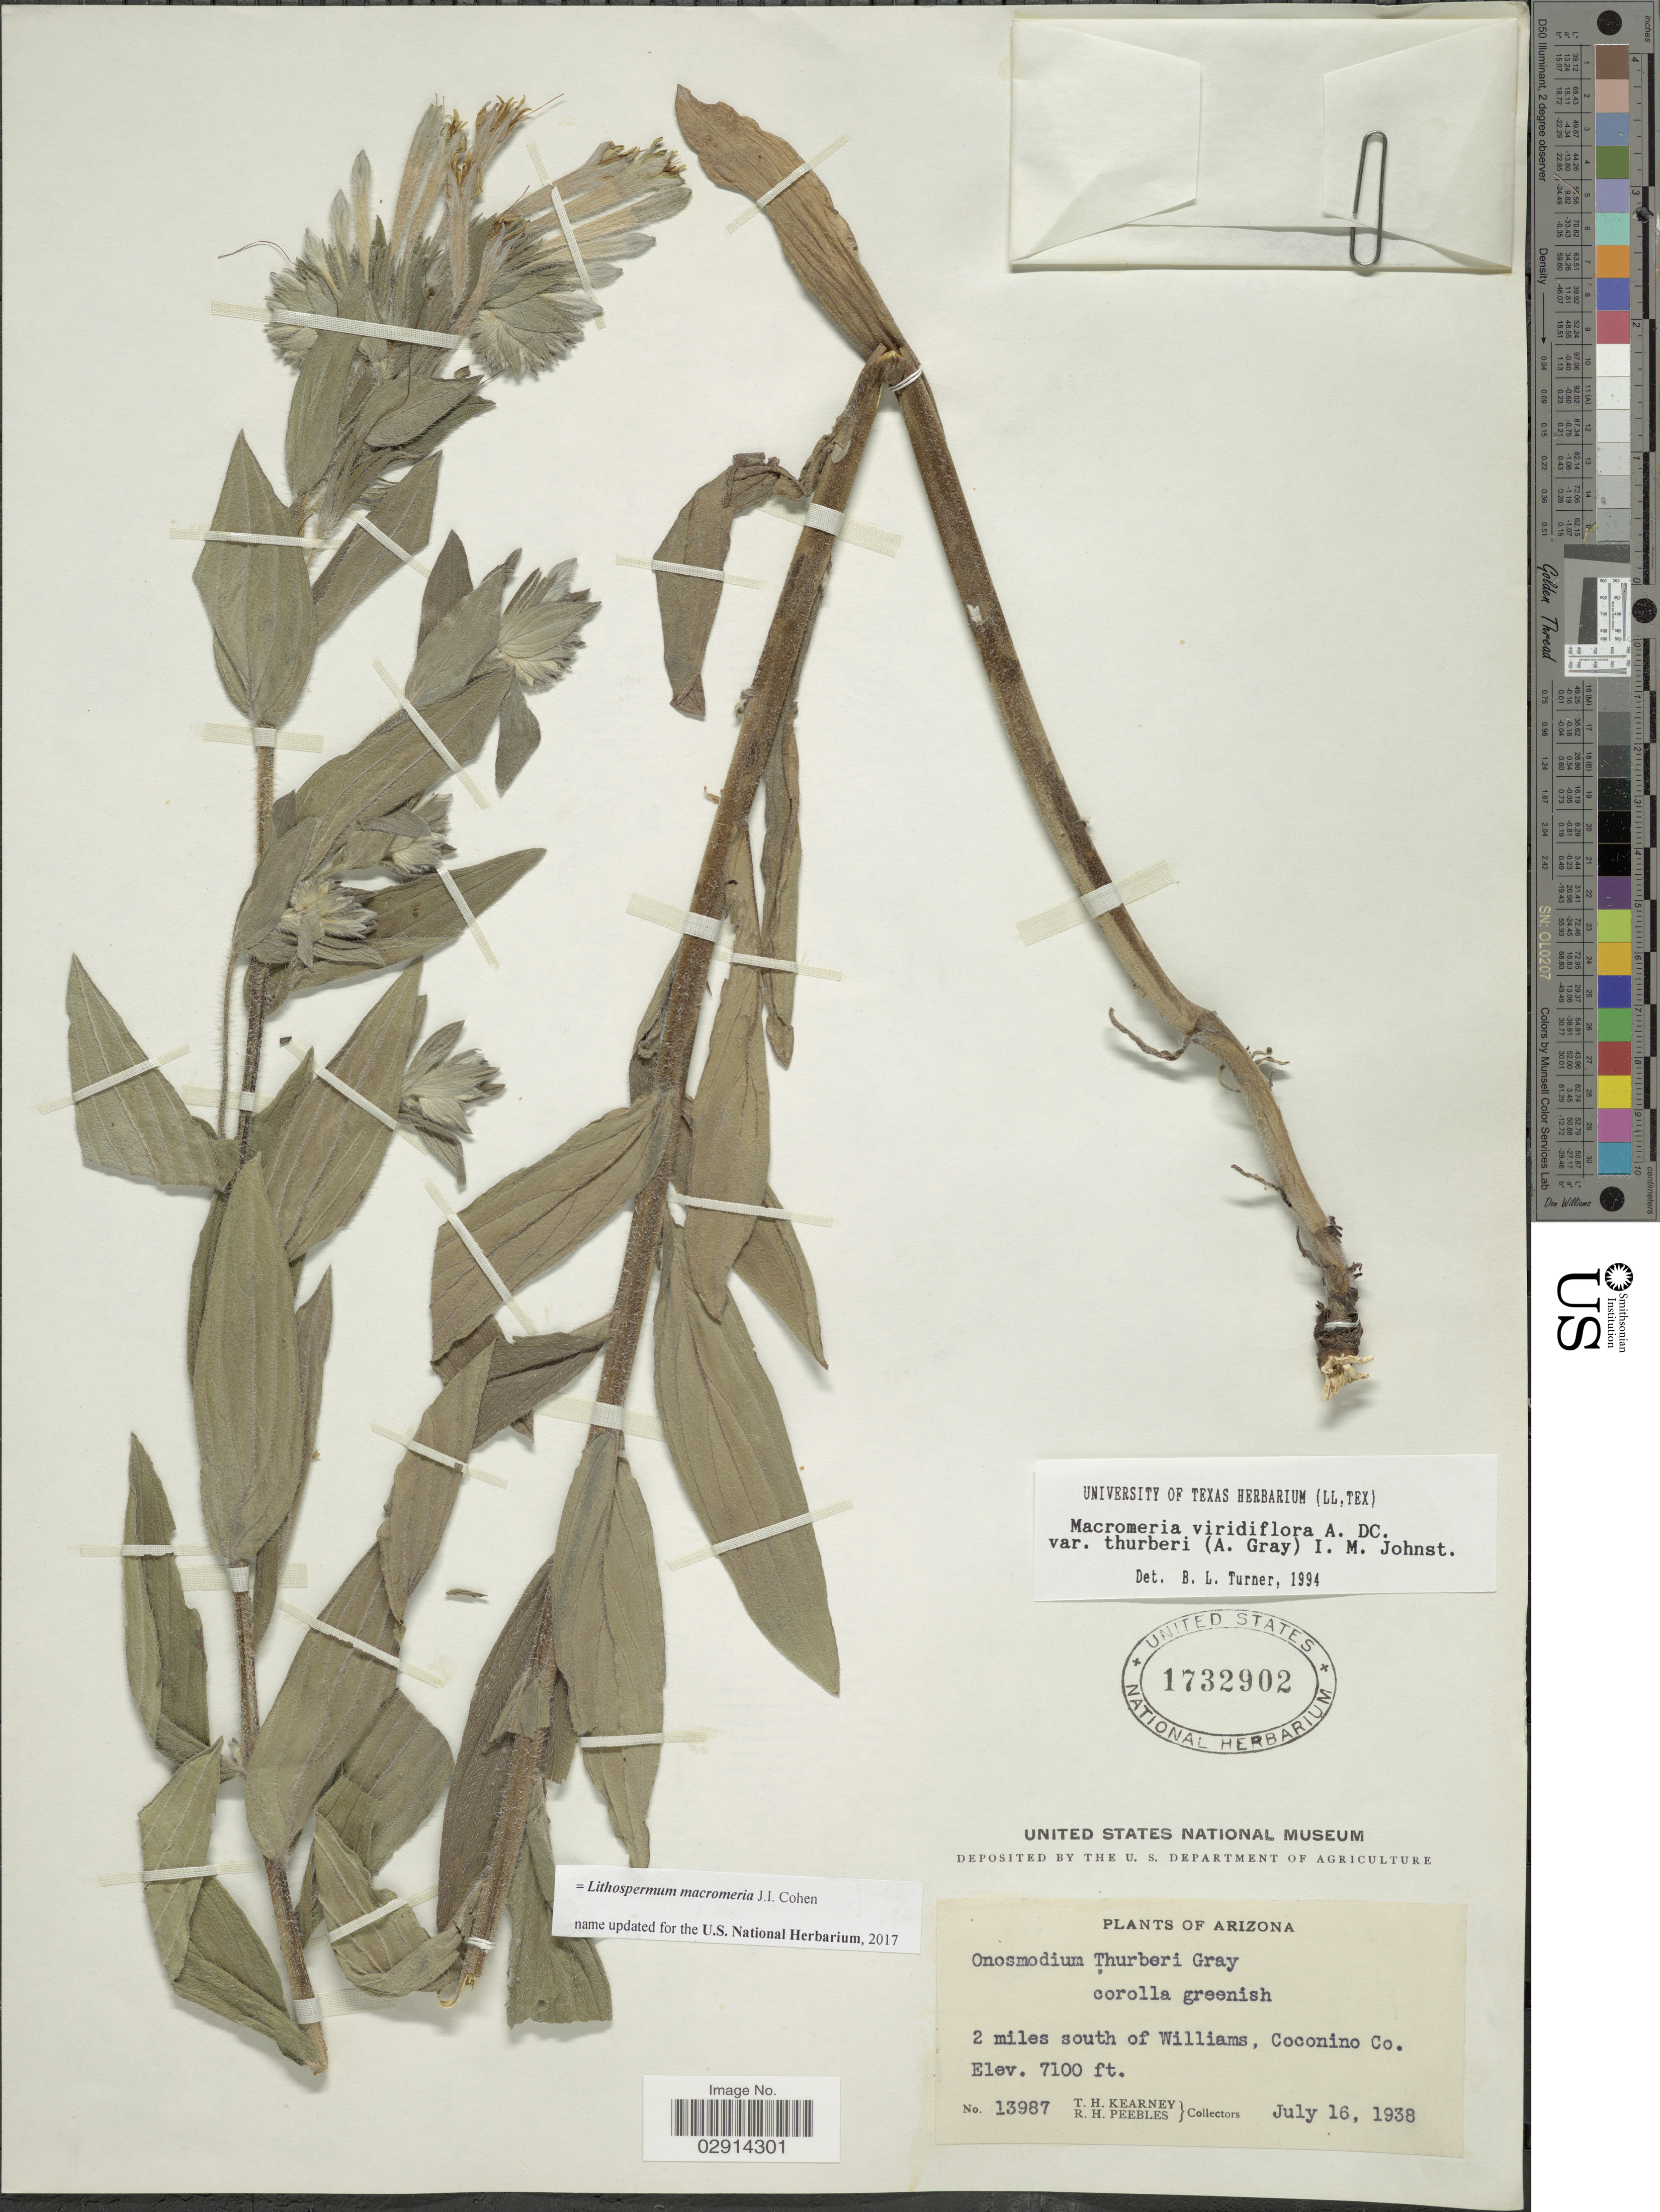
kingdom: Plantae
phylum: Tracheophyta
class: Magnoliopsida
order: Boraginales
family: Boraginaceae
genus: Lithospermum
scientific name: Lithospermum macromeria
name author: Cohen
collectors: T. H. Kearney & R. H. Peebles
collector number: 13987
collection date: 1938-07-16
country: United States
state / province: Arizona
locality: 2 miles south of Williams, Coconino Co.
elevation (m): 2164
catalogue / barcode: US 1732902